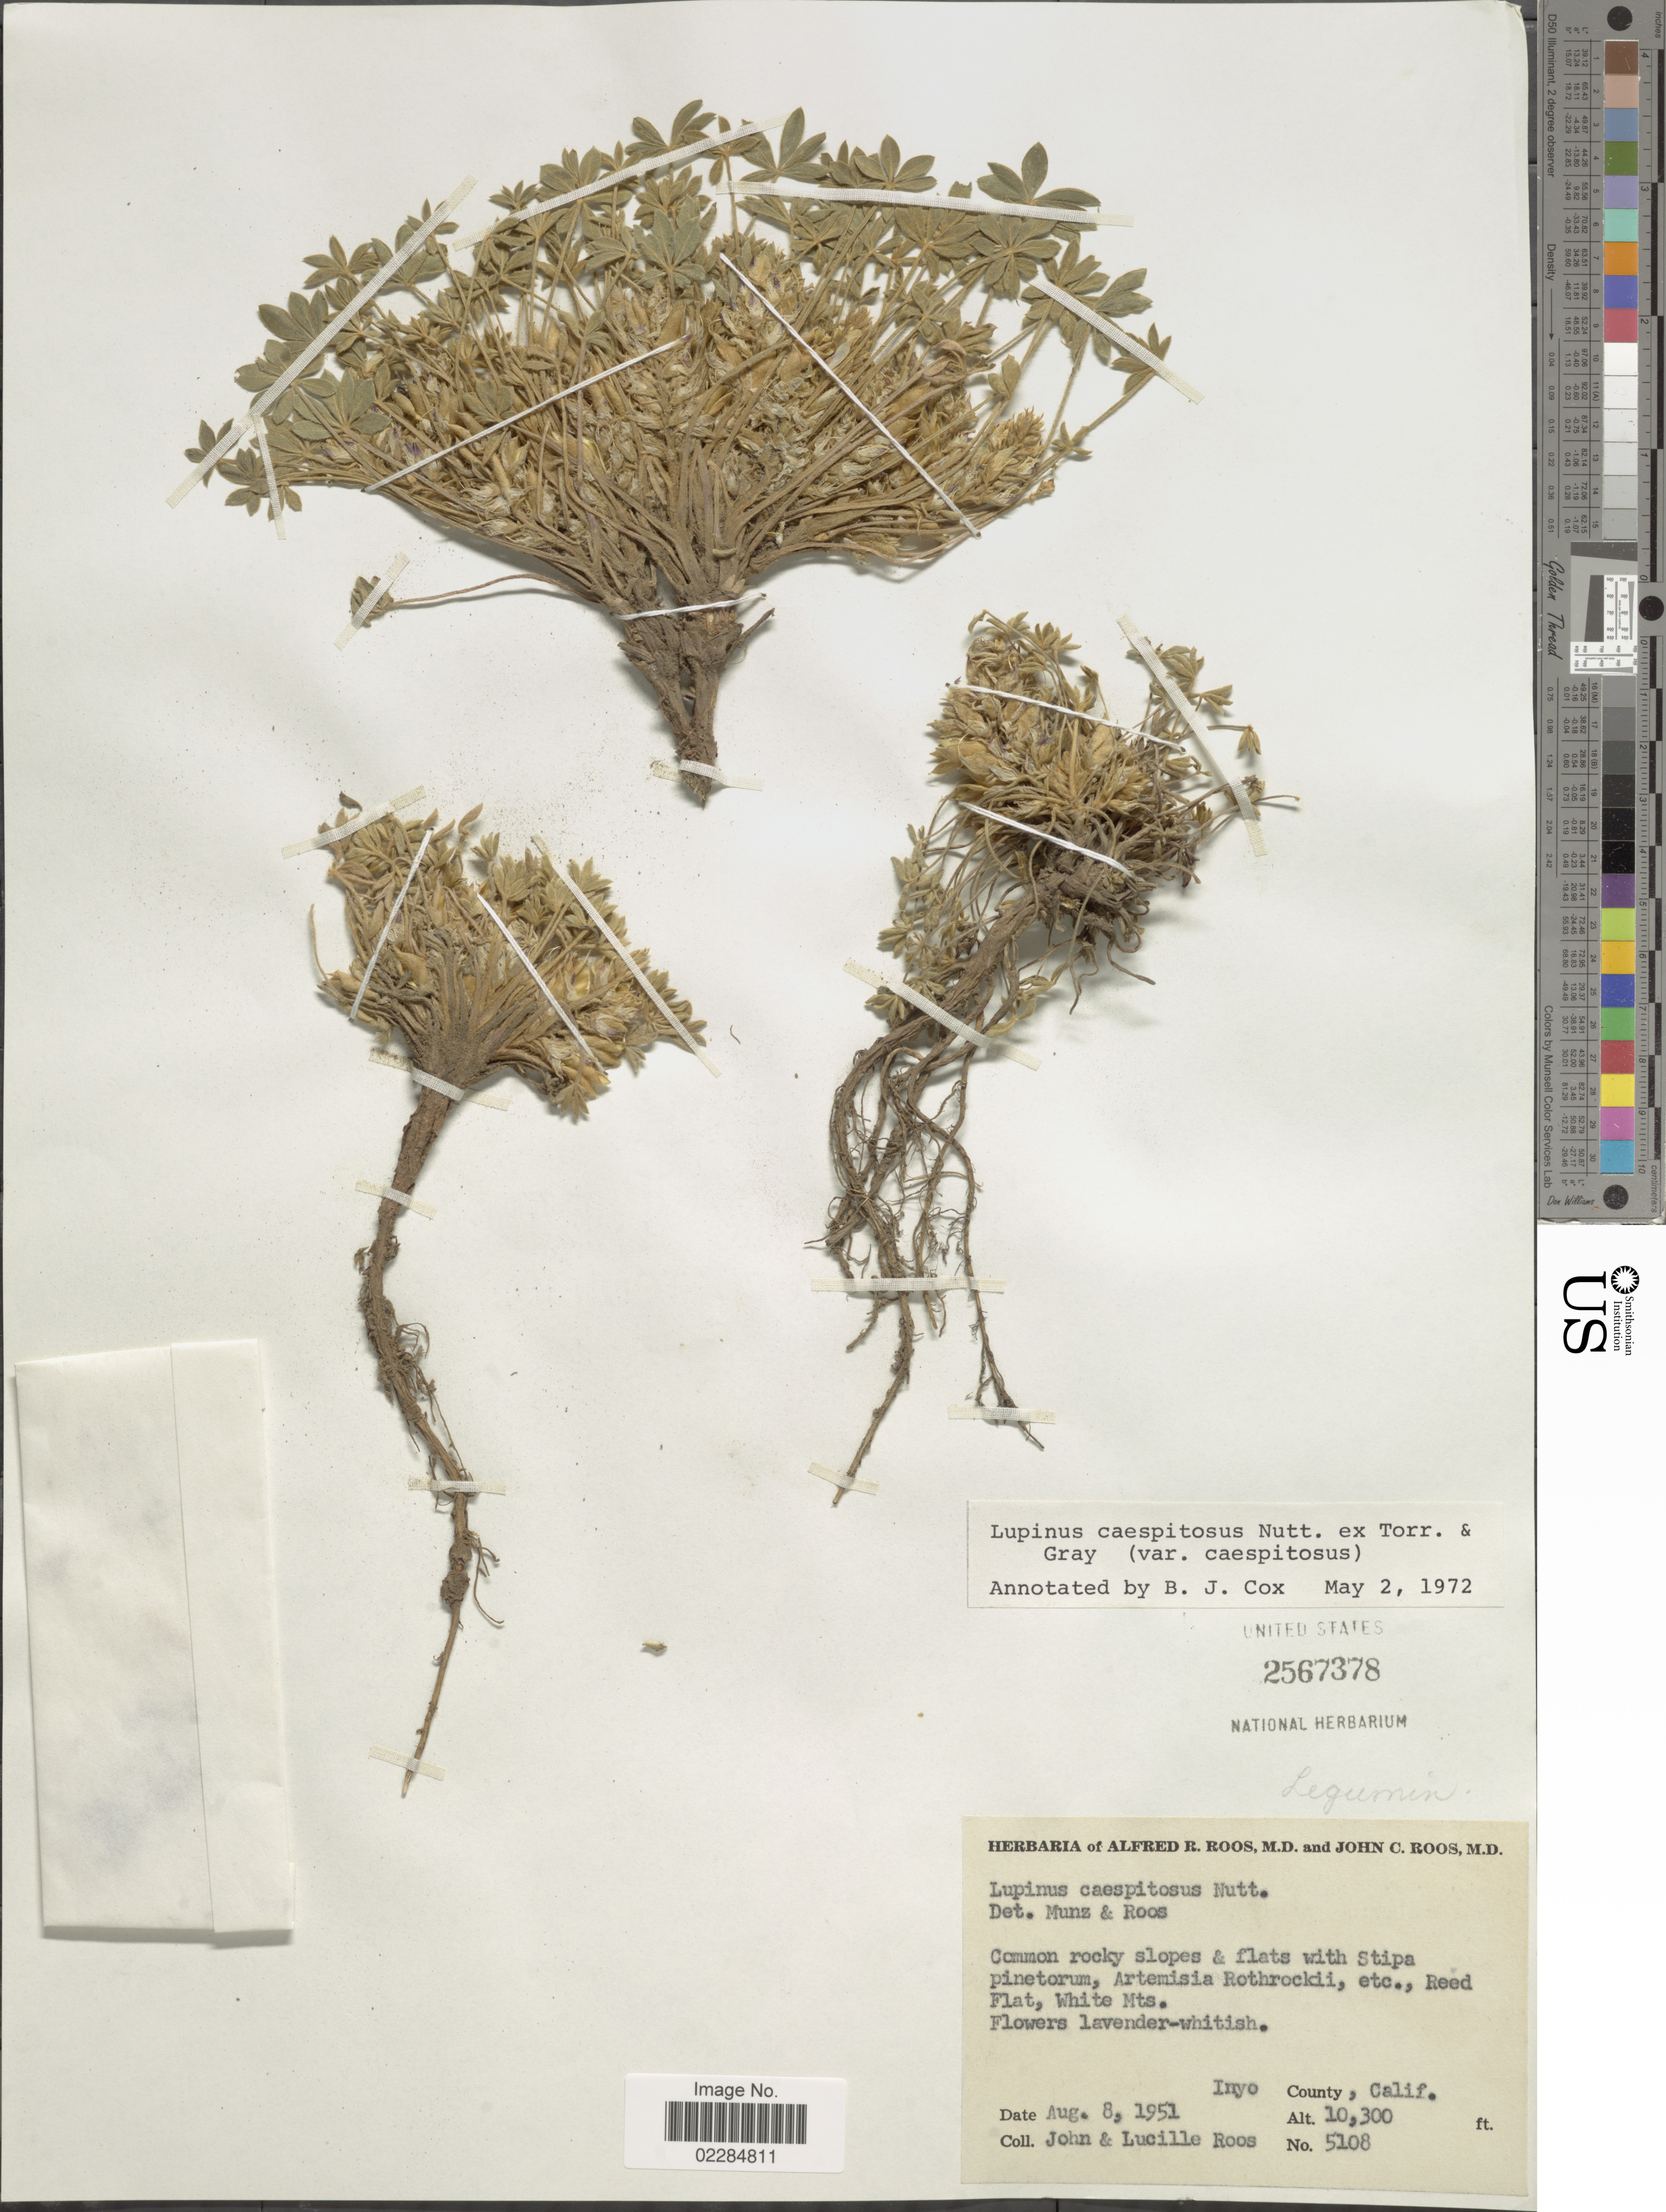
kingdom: Plantae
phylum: Tracheophyta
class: Magnoliopsida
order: Fabales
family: Fabaceae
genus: Lupinus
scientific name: Lupinus caespitosus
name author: Nutt.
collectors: J. C. Roos & L. Roos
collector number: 5108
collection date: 1951-08-08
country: United States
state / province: California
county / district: Inyo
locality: Common rocky slopes & flats with Stipa pinetorum, Artemisia Rothrockii, Reed Flat, White Mts. Inyo County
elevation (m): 3139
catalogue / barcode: US 2567378